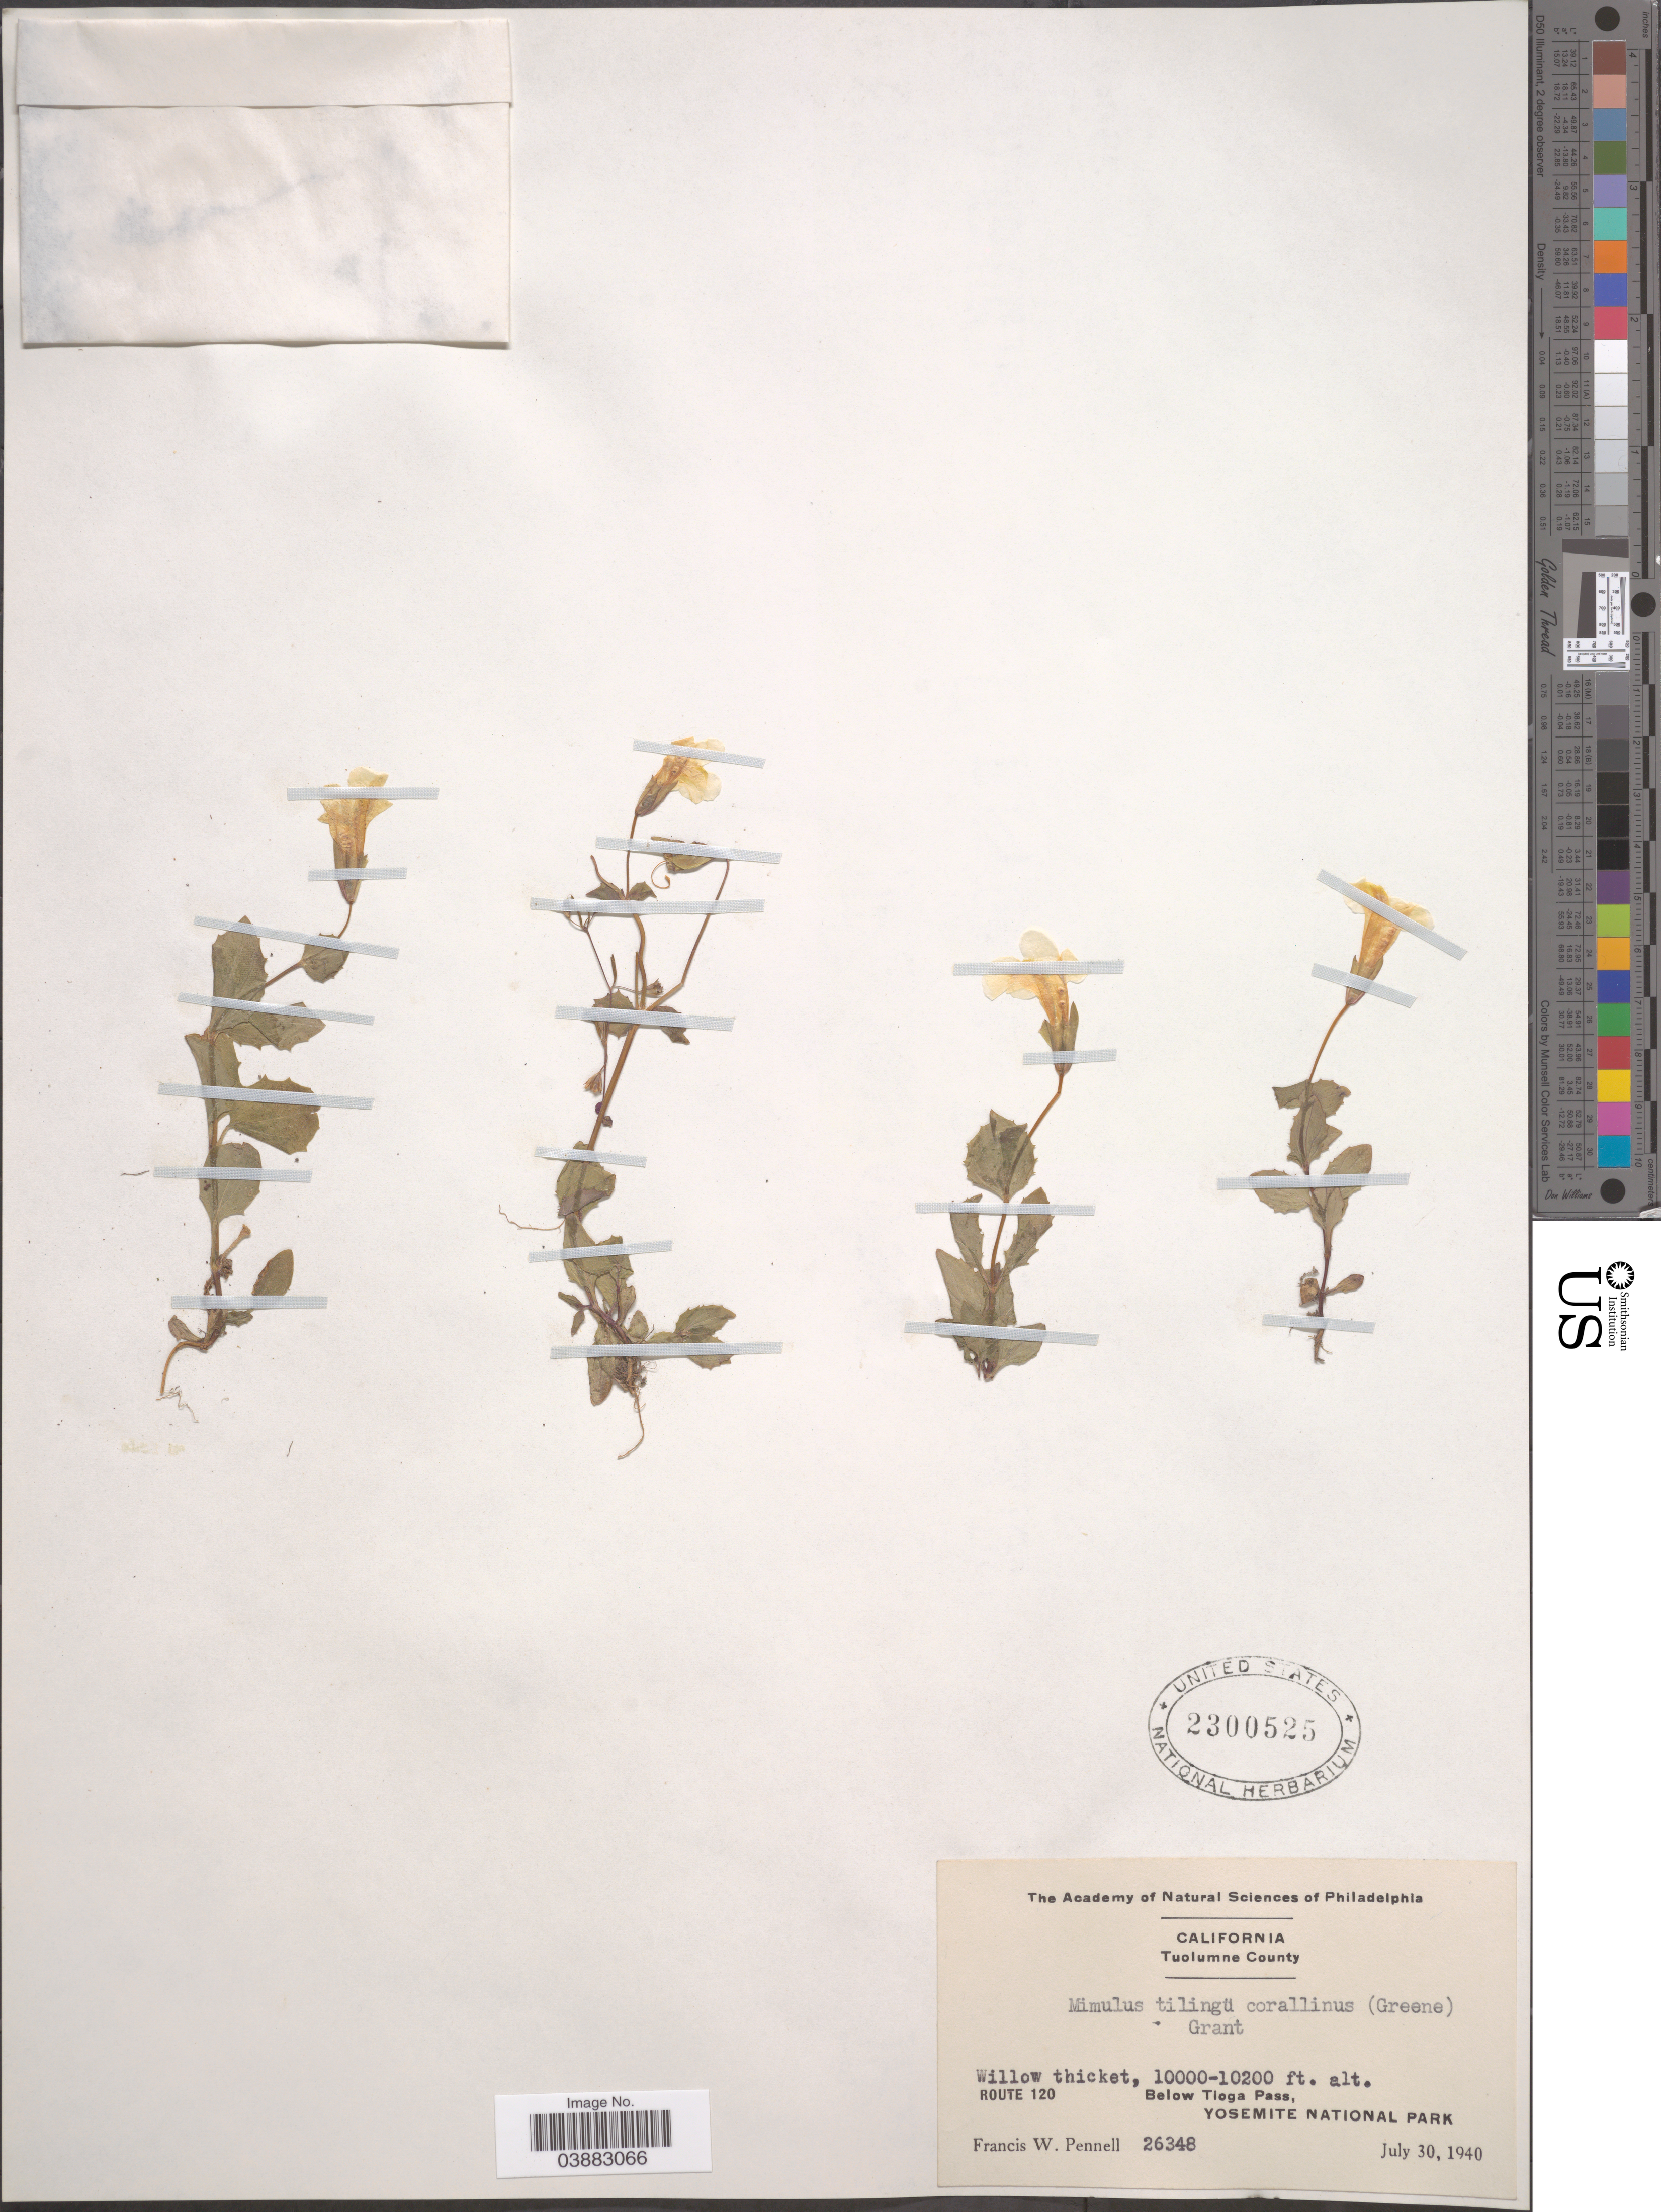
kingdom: Plantae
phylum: Tracheophyta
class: Magnoliopsida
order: Lamiales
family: Phrymaceae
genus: Mimulus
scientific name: Mimulus tilingii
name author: Regel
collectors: F. W. Pennell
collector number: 26348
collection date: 1940-07-30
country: United States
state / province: California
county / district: Tuolumne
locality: Tuolumne County. Willow thicket, Route 120. Below Tioga Pass, Yosemite National Park.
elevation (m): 3048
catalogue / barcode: US 2300525